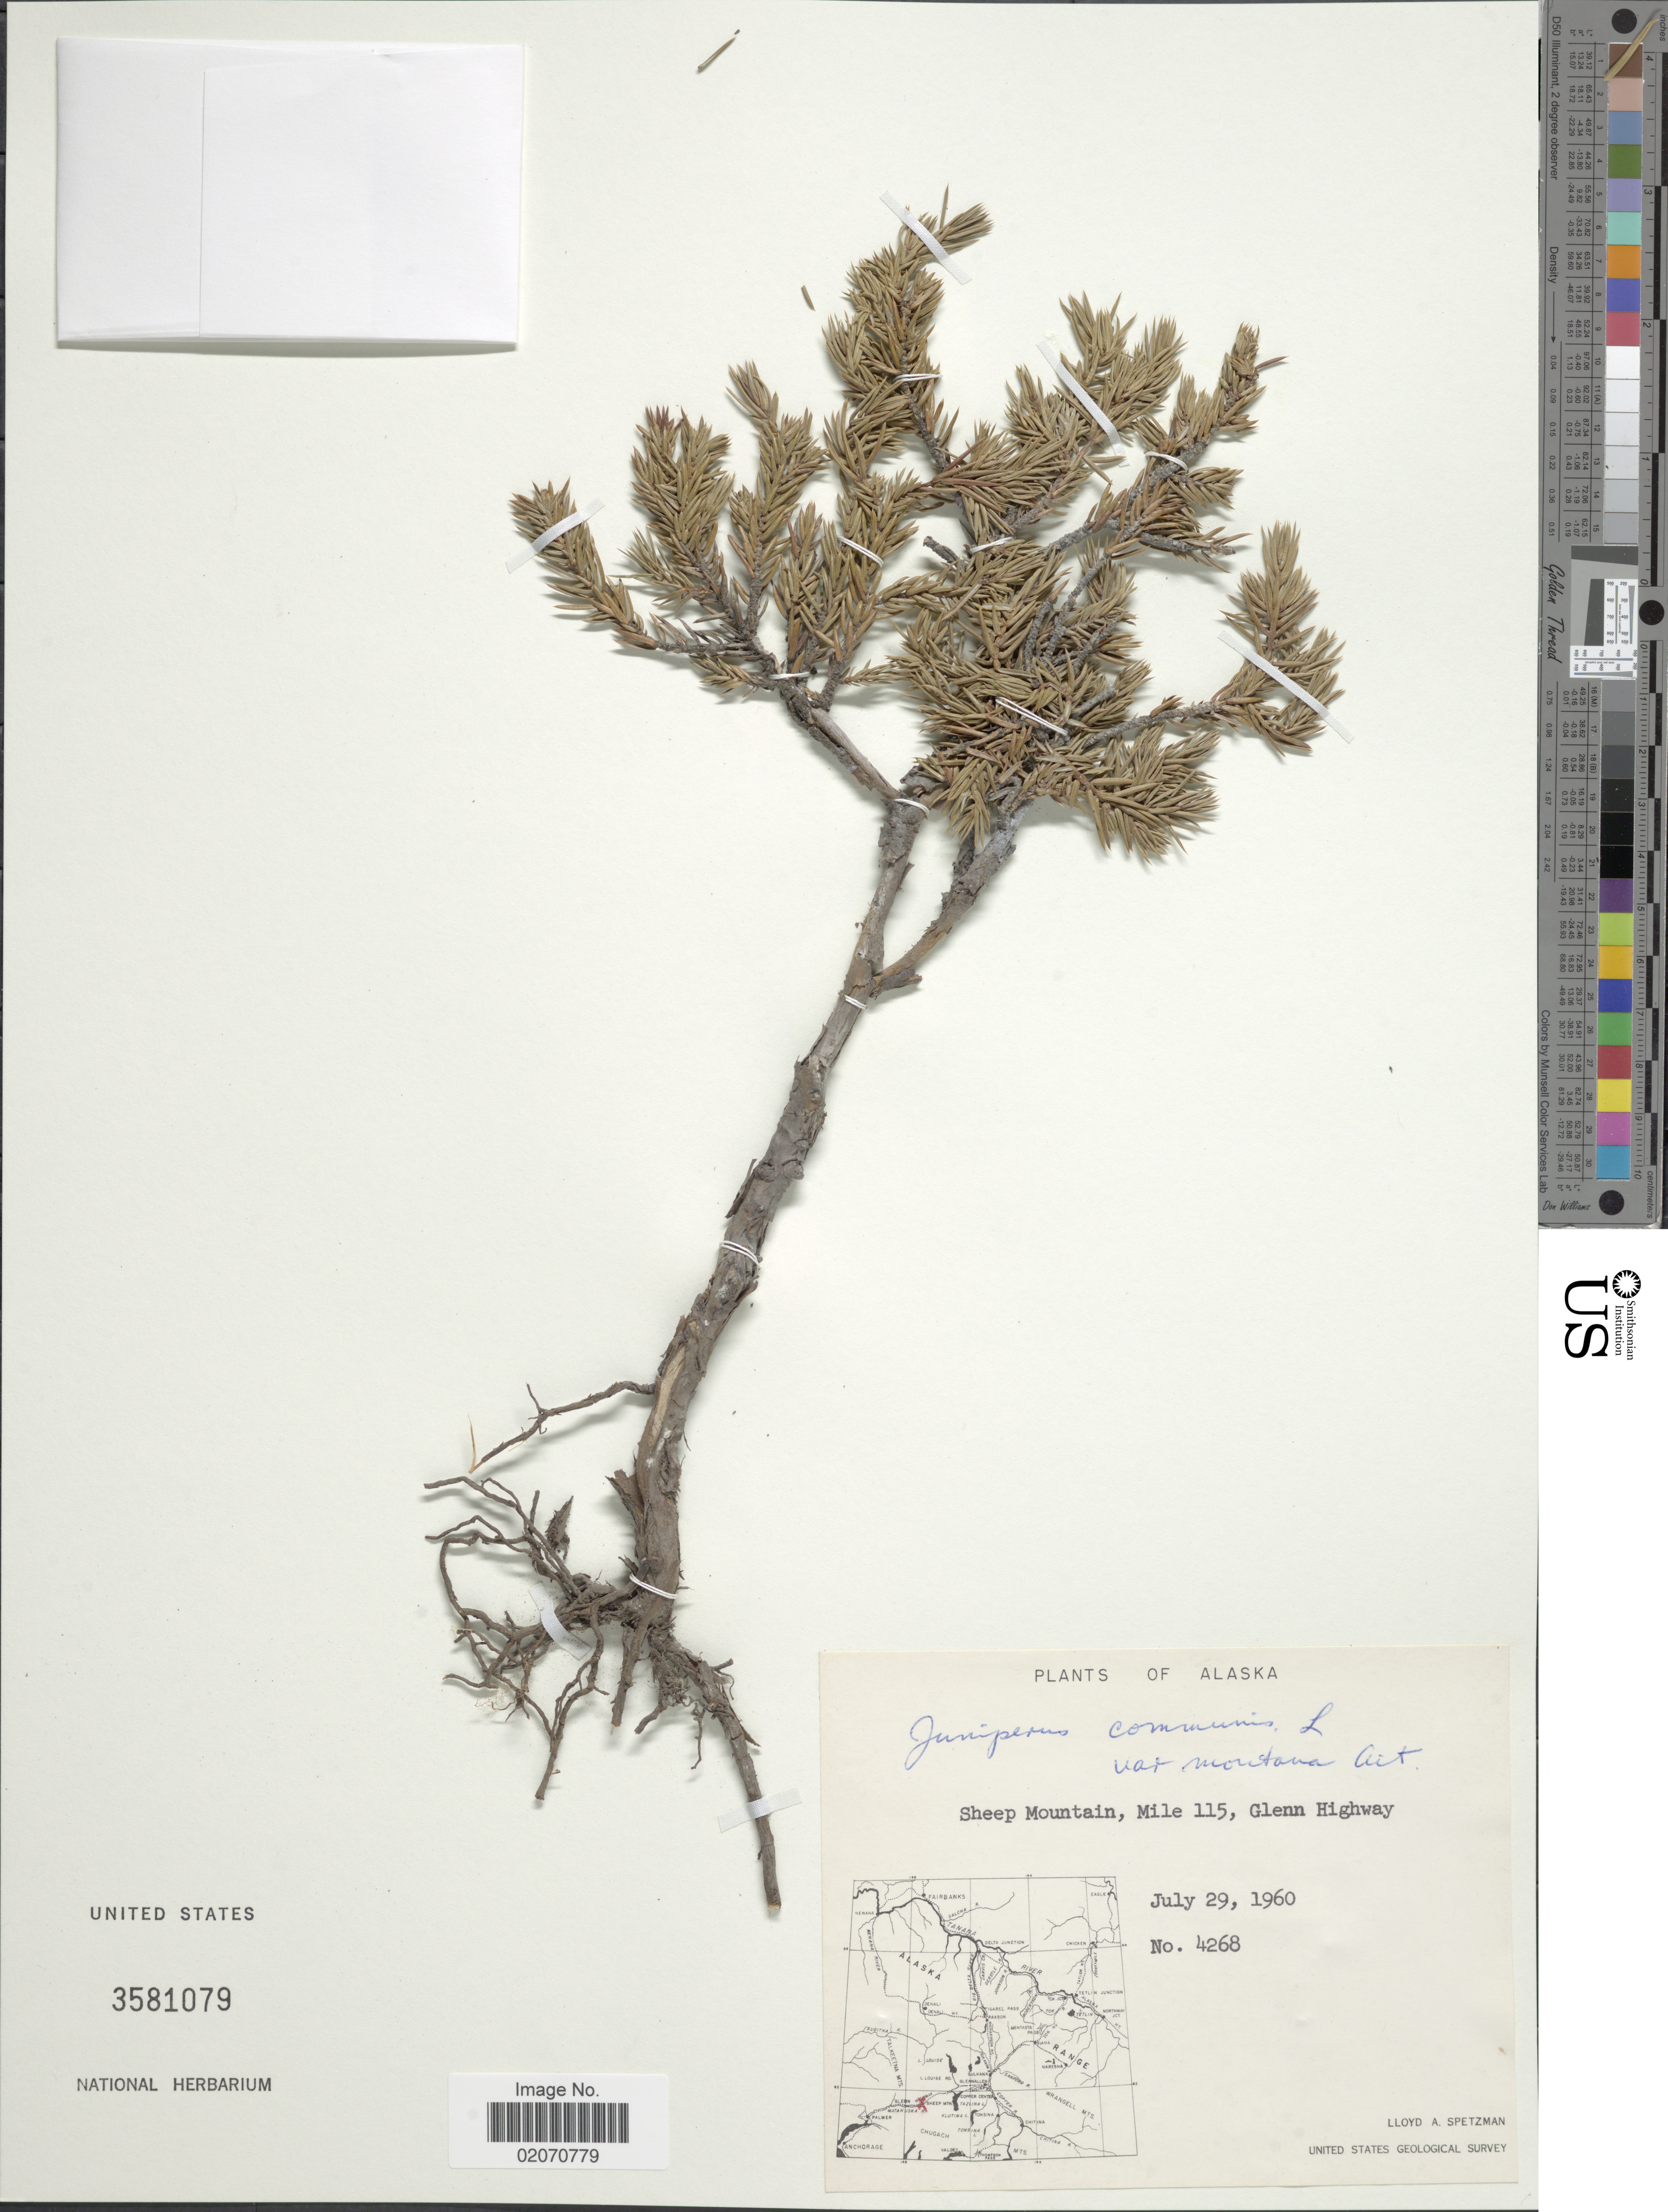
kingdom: Plantae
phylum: Tracheophyta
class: Pinopsida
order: Pinales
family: Cupressaceae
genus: Juniperus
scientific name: Juniperus communis subsp. nana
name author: (Willd.) Syme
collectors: L. Spetzman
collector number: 4268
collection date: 1960-07-29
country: United States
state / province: Alaska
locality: Sheep mountain, Mile 115, Glenn Highway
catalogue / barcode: US 3581079